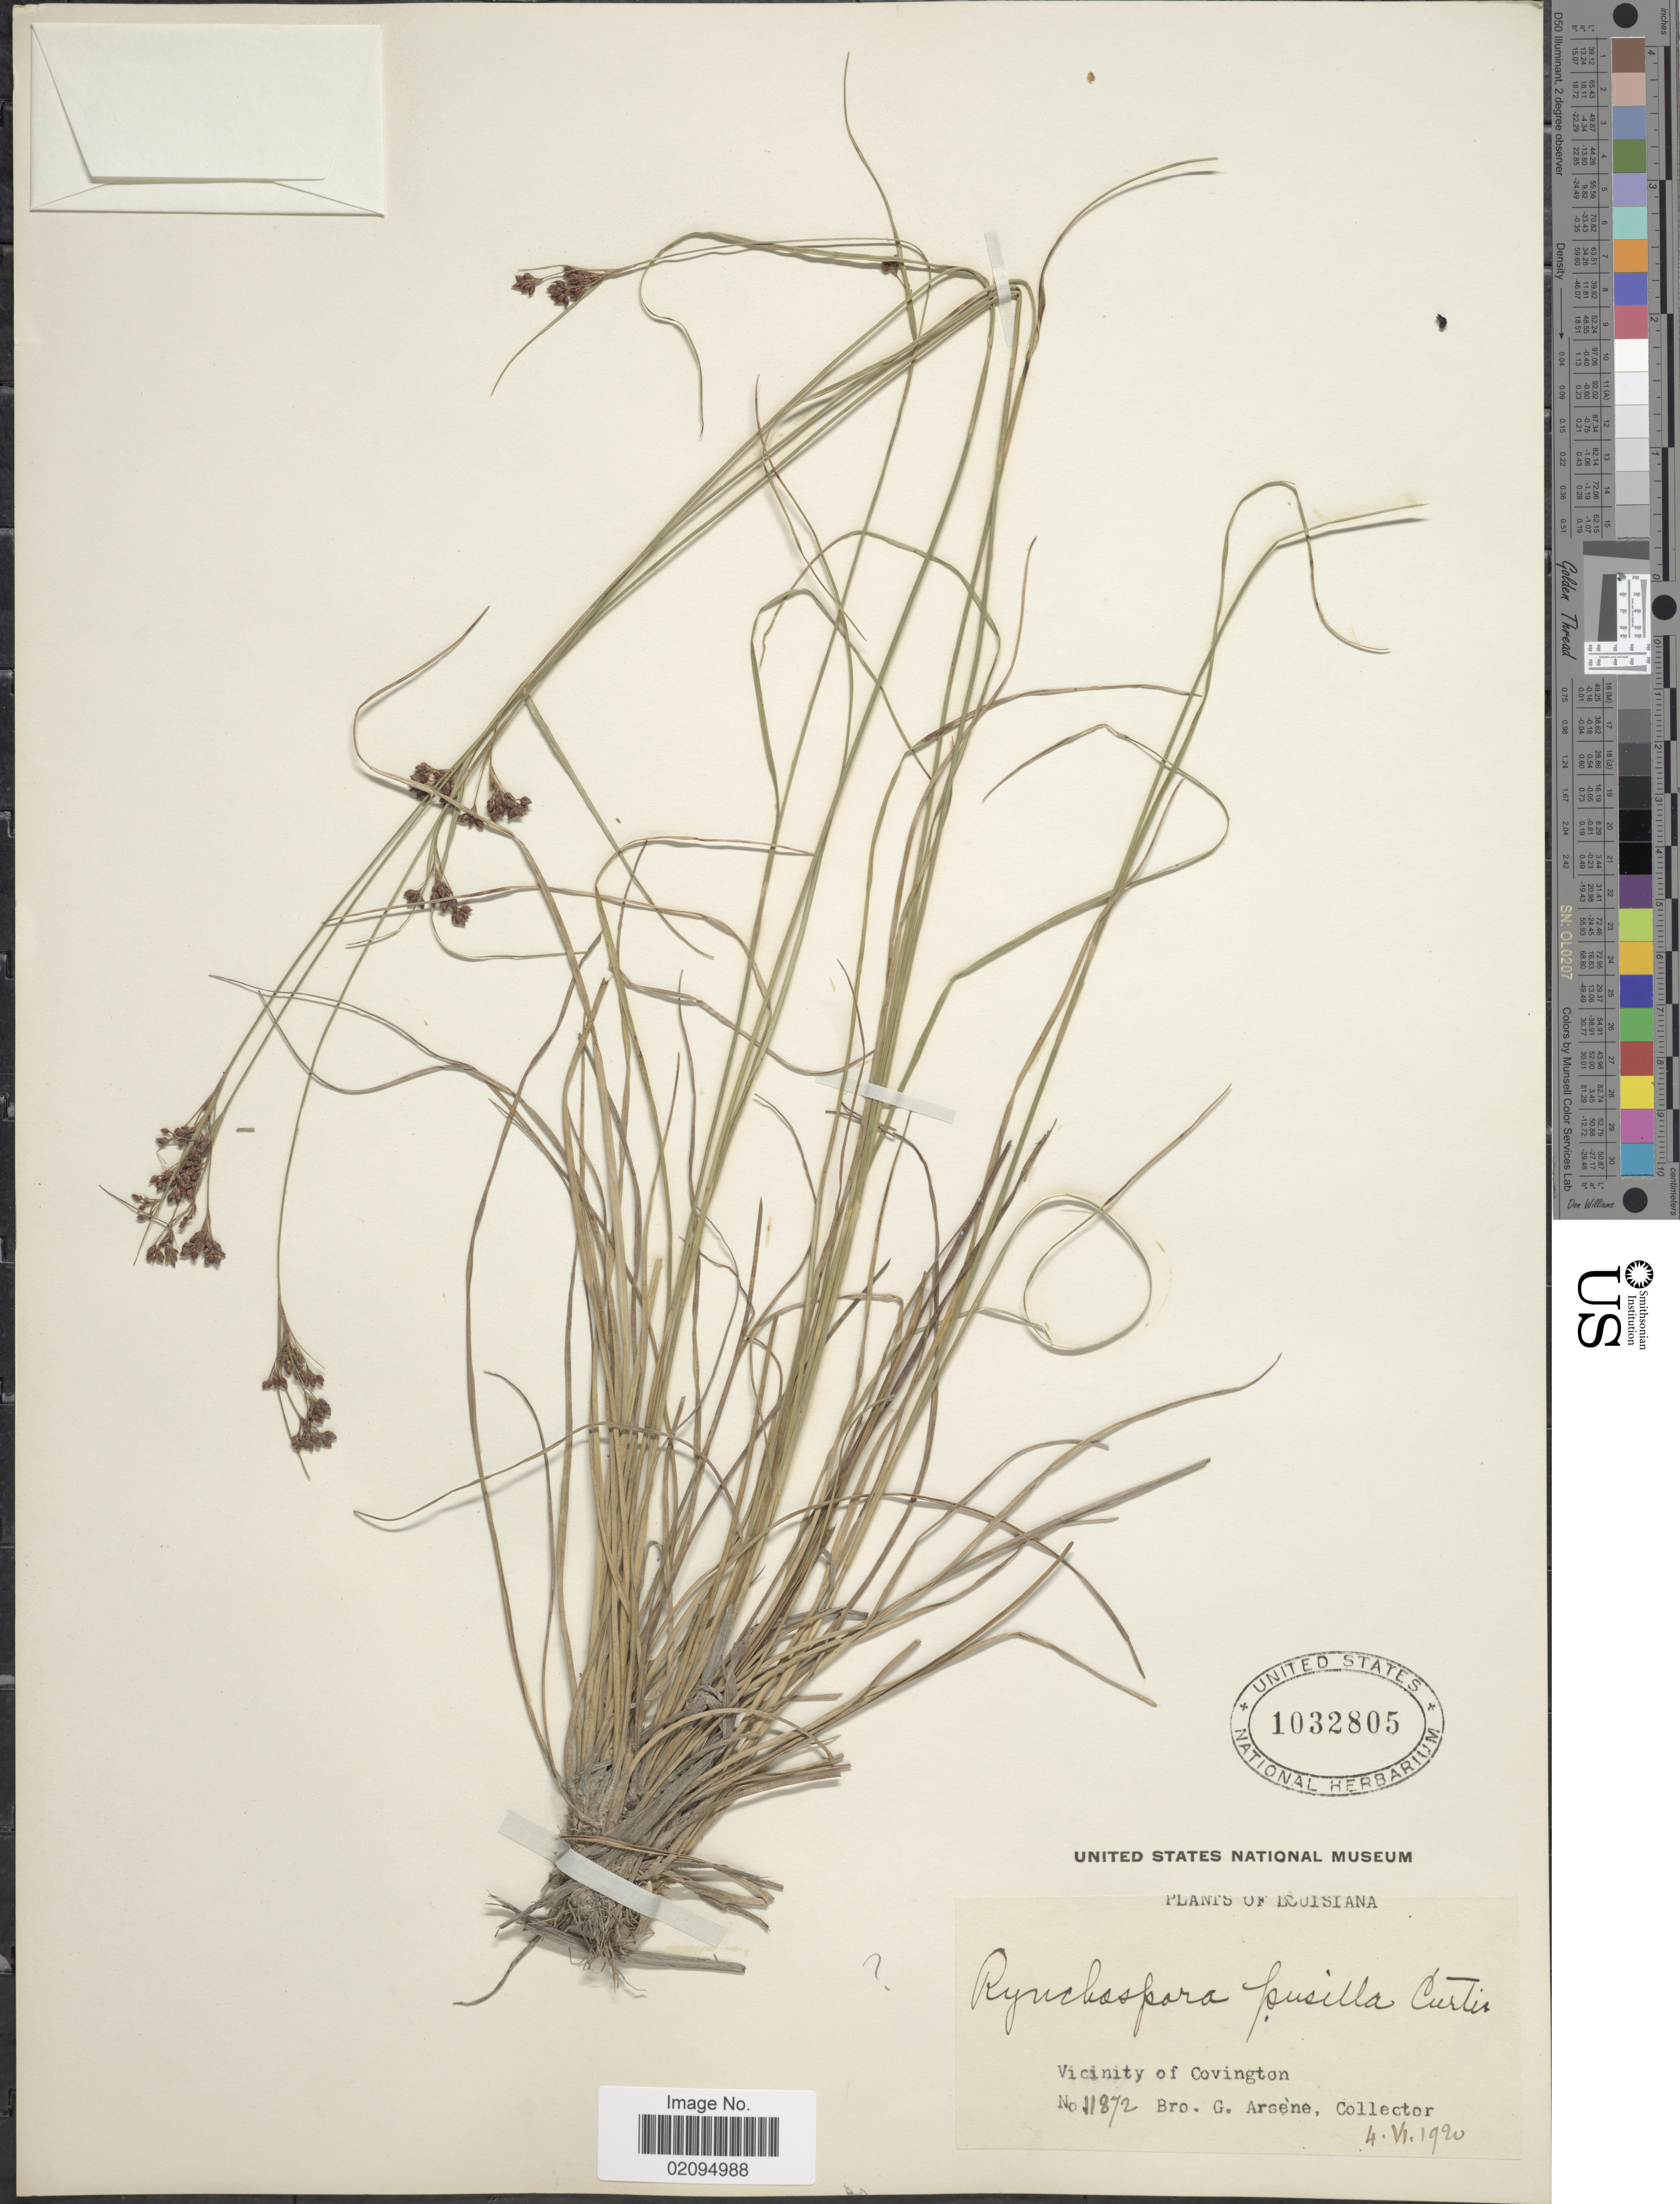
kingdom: Plantae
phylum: Tracheophyta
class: Liliopsida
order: Poales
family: Cyperaceae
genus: Rhynchospora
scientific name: Rhynchospora intermixta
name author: C. Wright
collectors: Bro. G. Arsène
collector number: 11872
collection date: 1920-06-04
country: United States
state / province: Louisiana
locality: Vicinity of Covington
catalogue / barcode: US 1032805